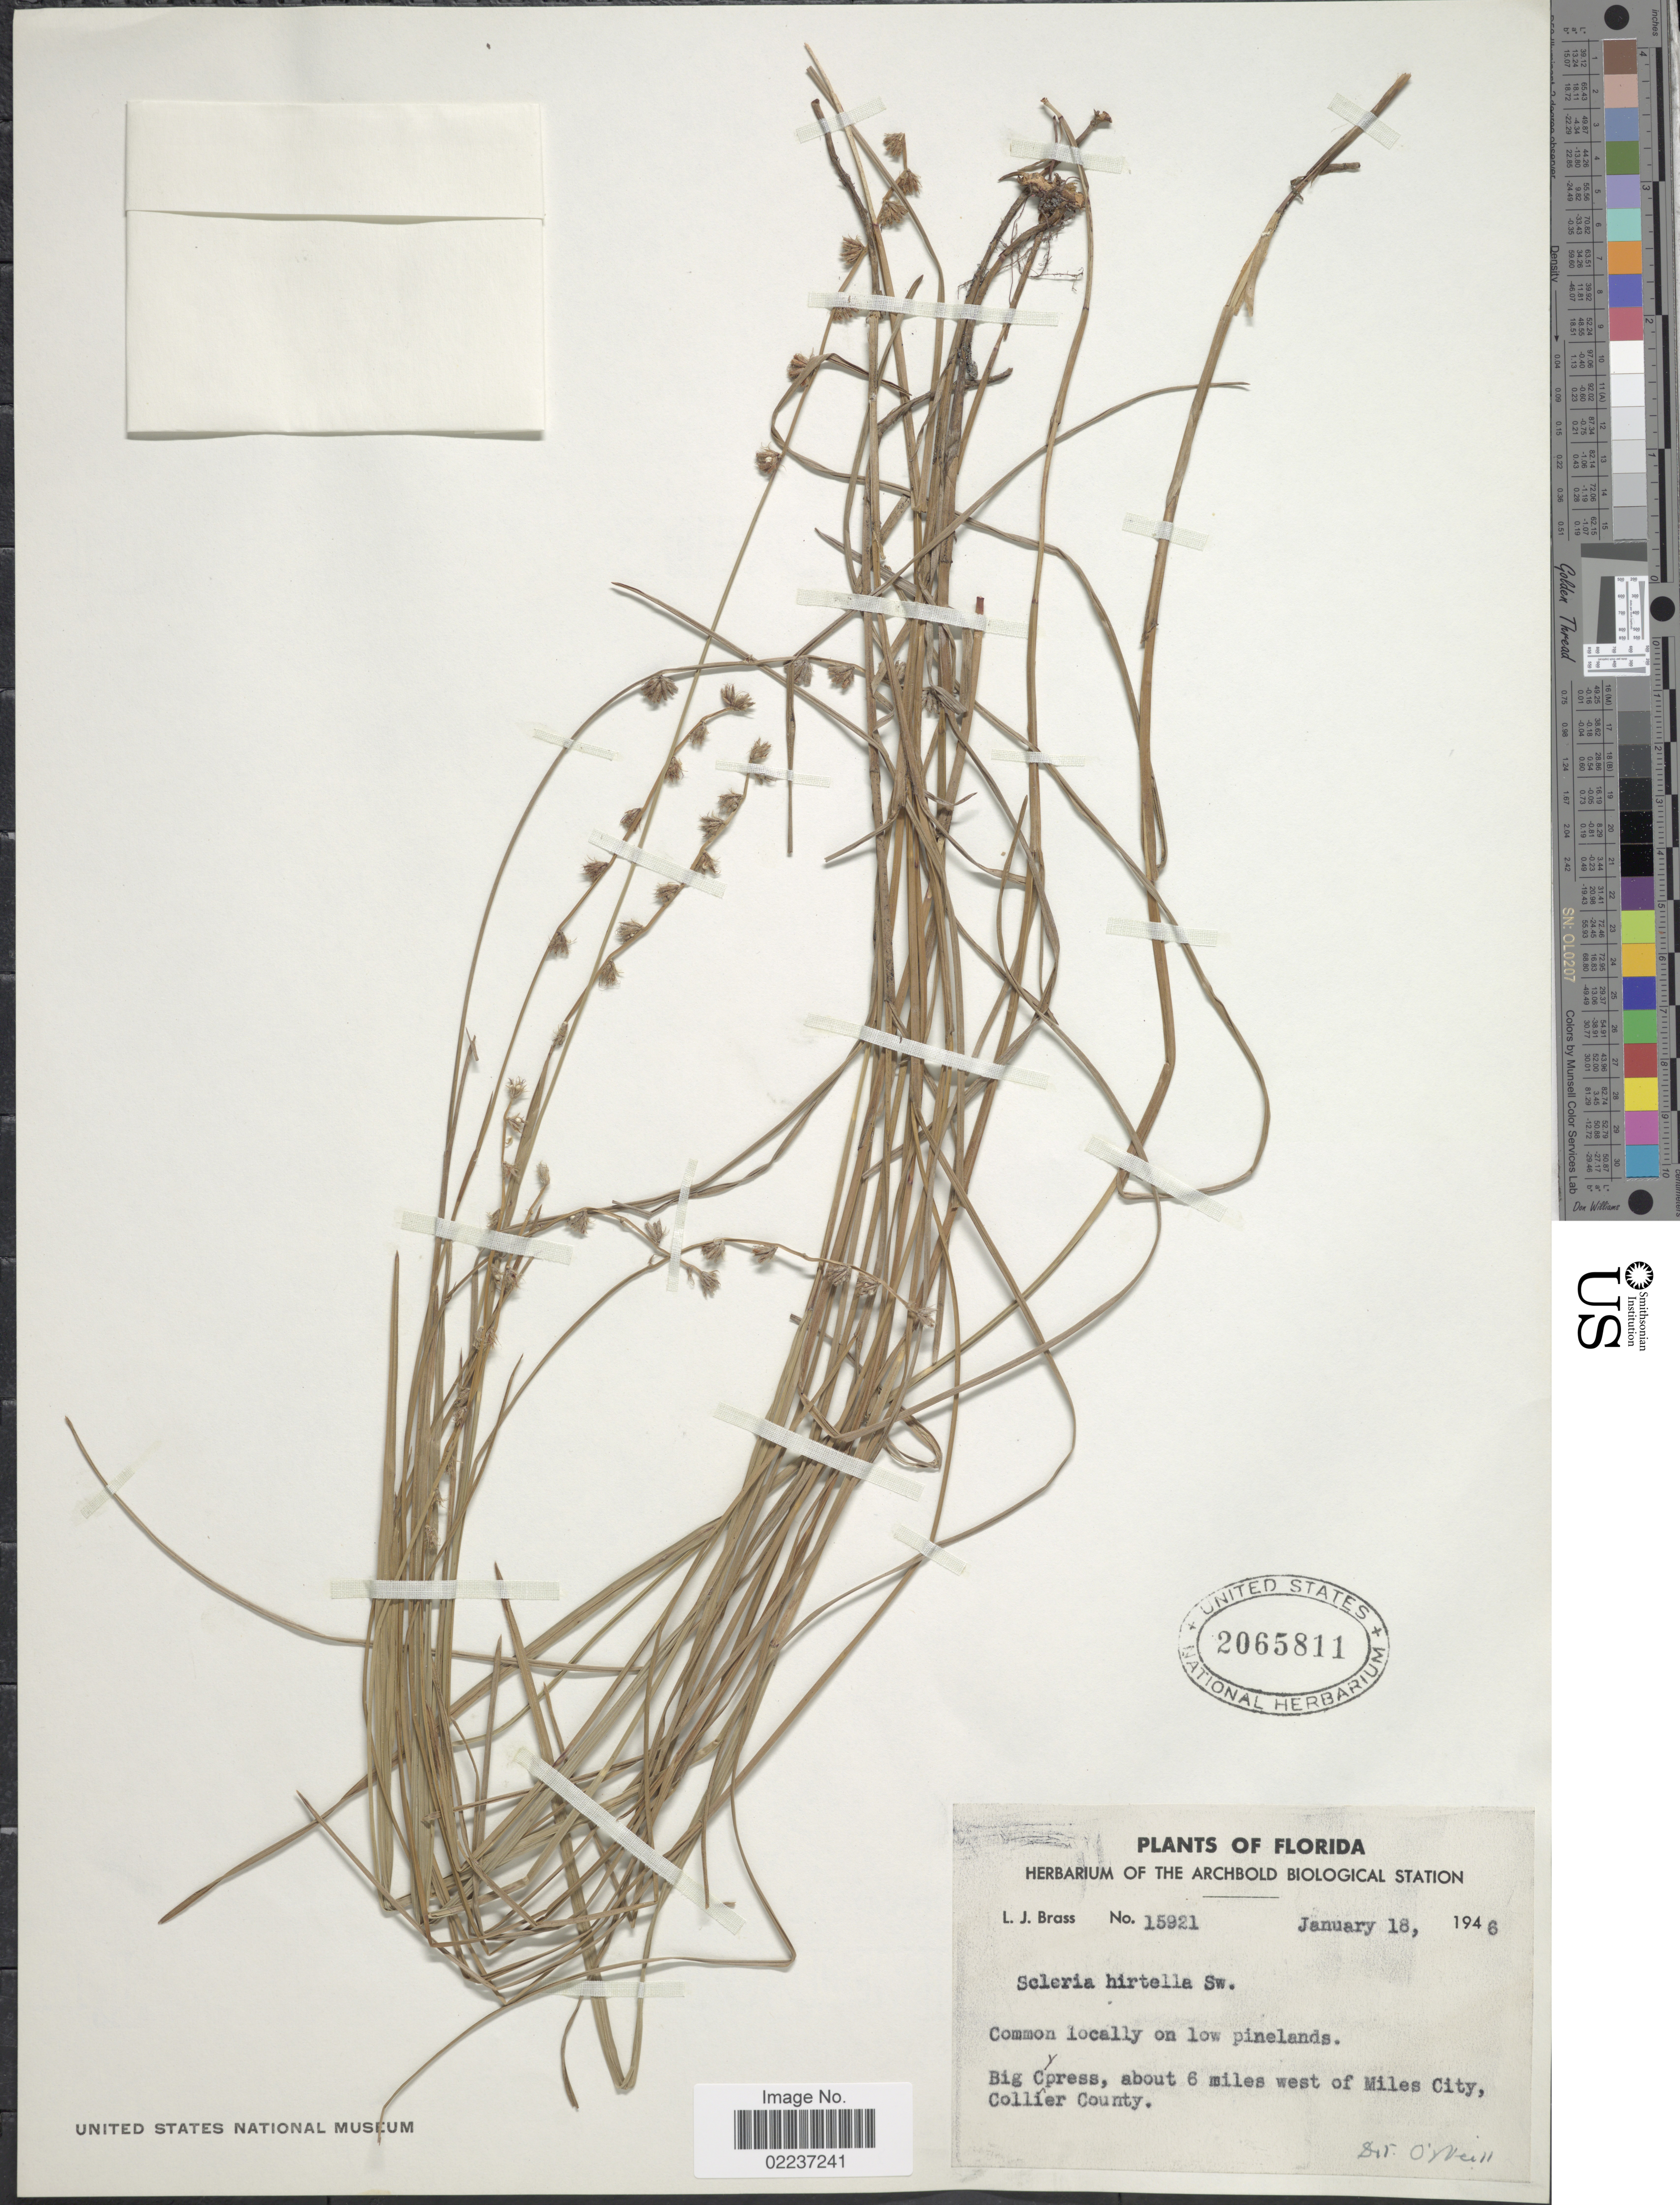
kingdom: Plantae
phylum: Tracheophyta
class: Liliopsida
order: Poales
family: Cyperaceae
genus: Scleria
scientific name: Scleria hirtella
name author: Sw.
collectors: L. J. Brass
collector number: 15921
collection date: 1946-01-18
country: United States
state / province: Florida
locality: Big Cypress, about 6 miles west of Miles City, Collier County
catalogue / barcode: US 2065811